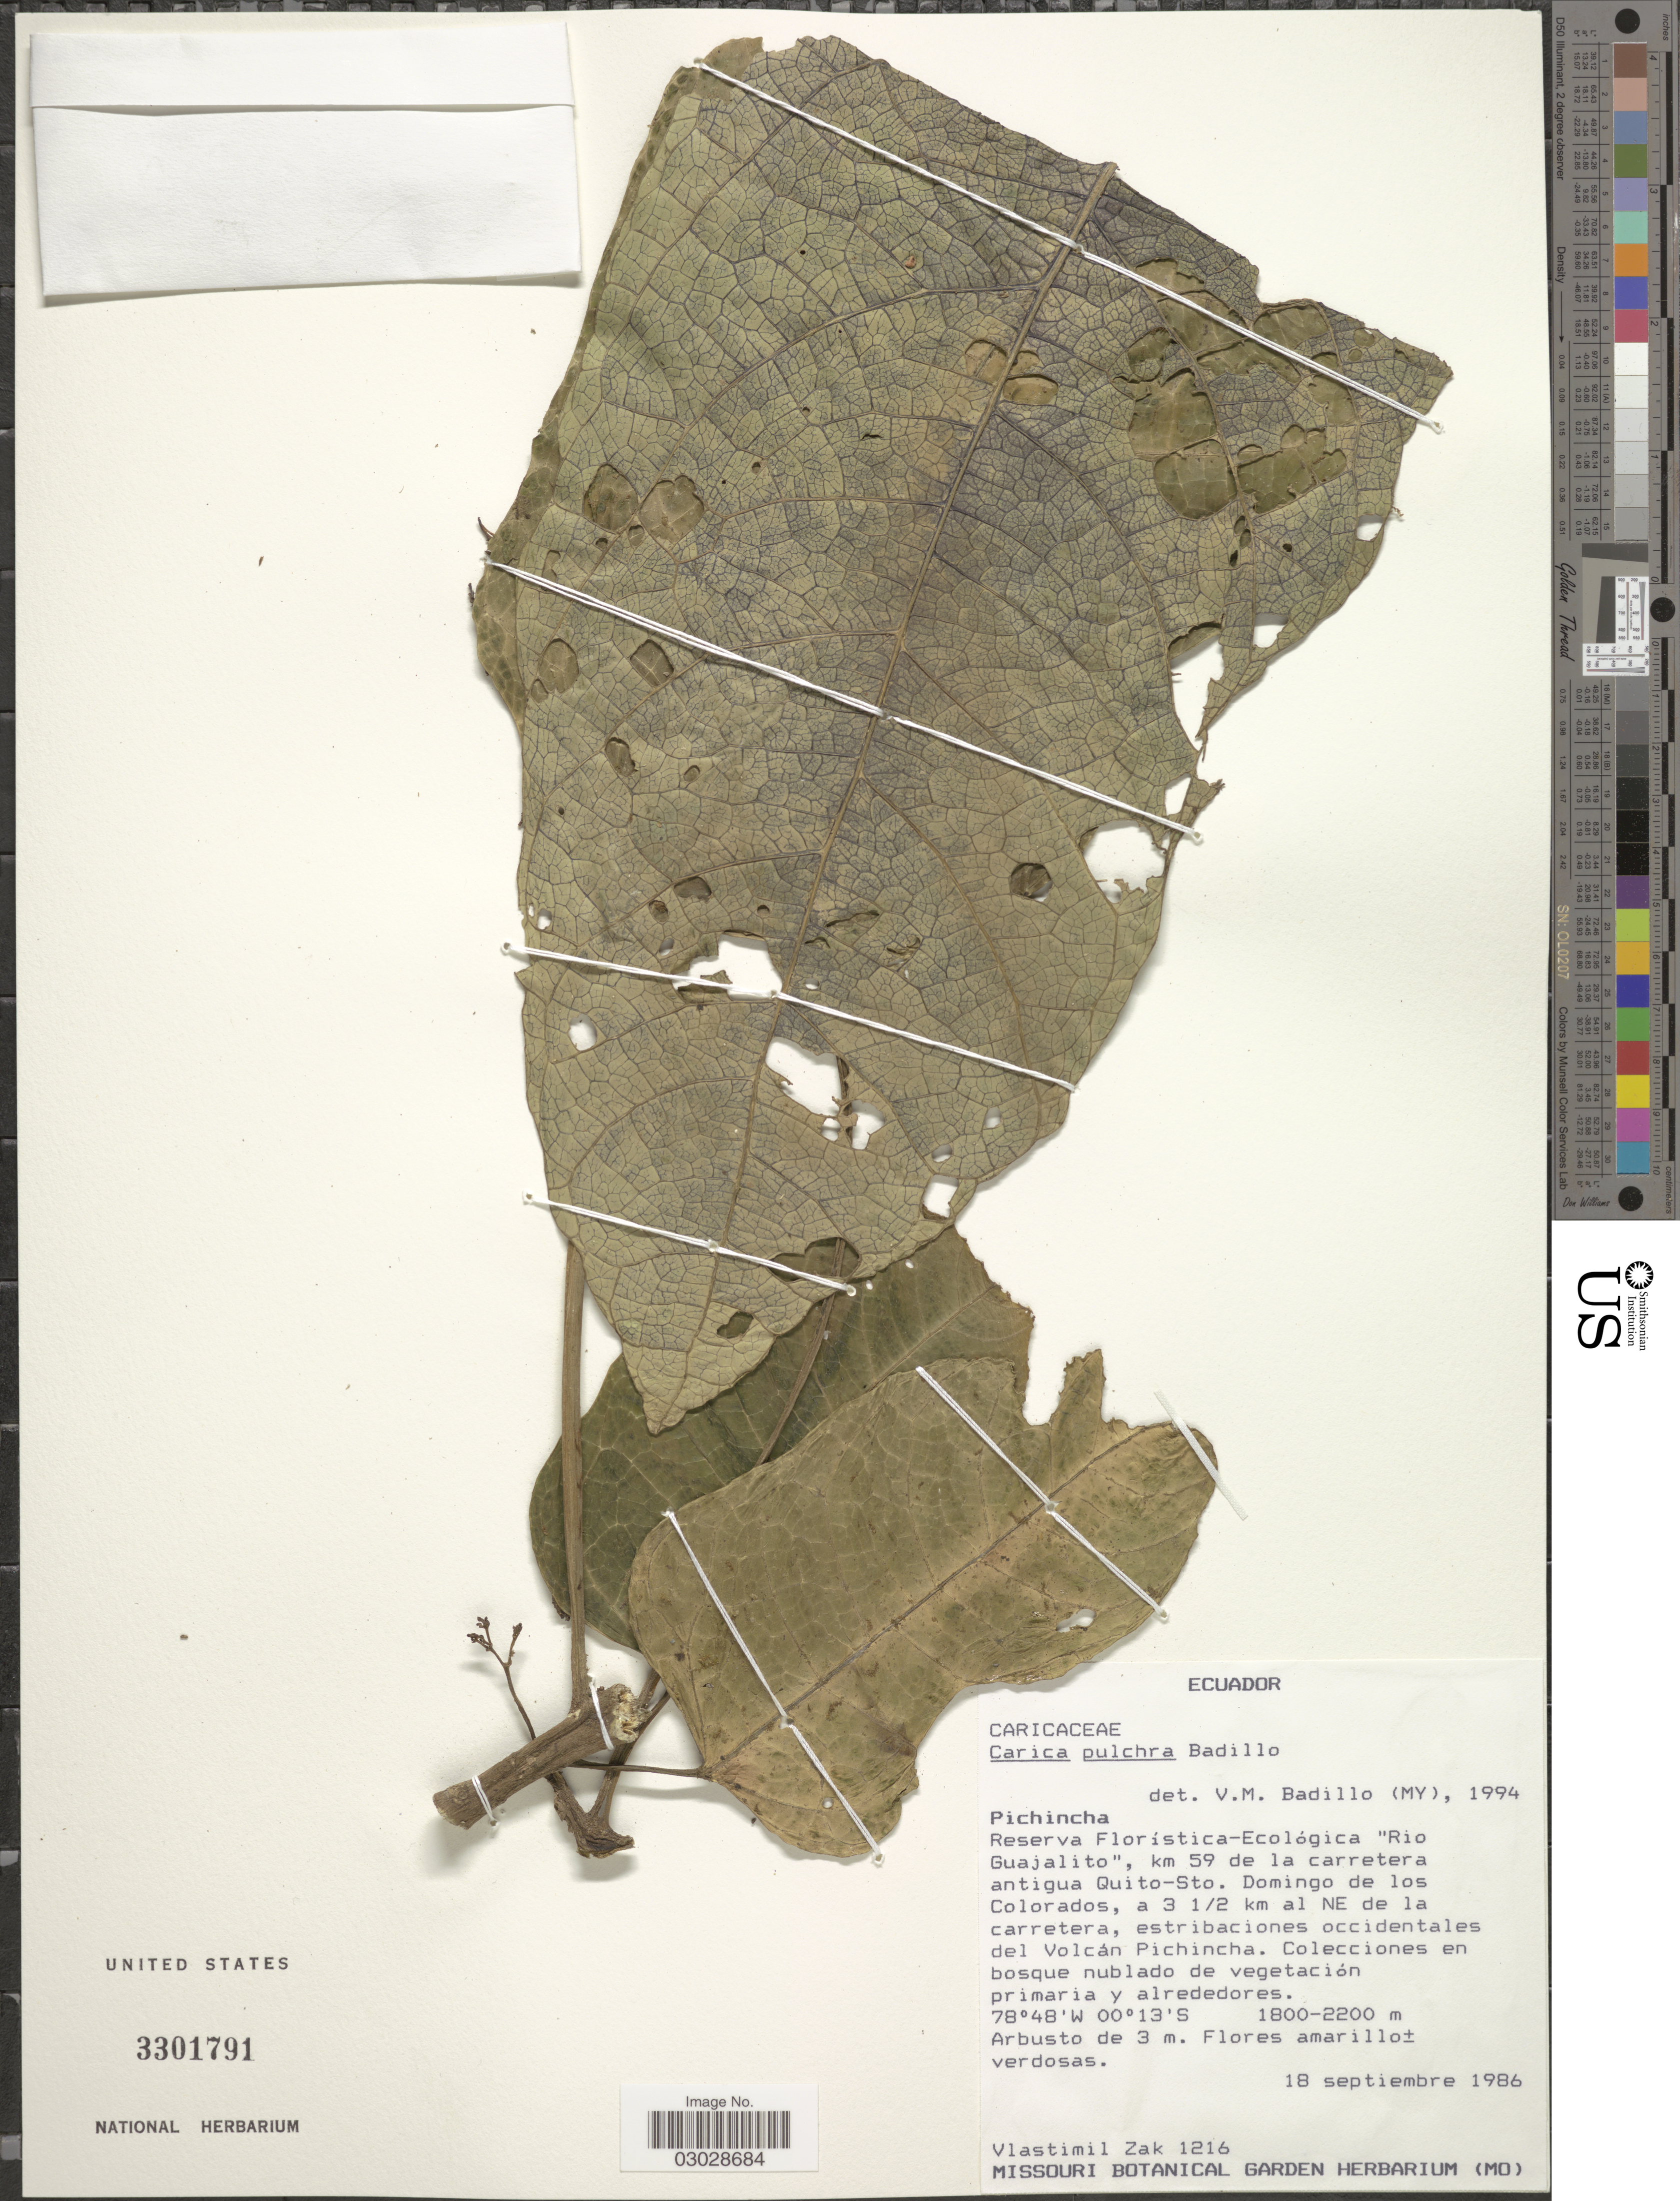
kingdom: Plantae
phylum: Tracheophyta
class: Magnoliopsida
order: Brassicales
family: Caricaceae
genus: Vasconcellea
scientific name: Vasconcellea pulchra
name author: (V.M. Badillo) V.M. Badillo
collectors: V. Zak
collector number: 1216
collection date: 1986-09-18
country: Ecuador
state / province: Pichincha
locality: Reserva Florística-Ecológica "Rio Guajalito", km 59 de la carretera antigua Quito-Sto. Domingo de los Colorados, a 3 1/2 km al NE de la carretera, estribaciones occidentales del Volcán Pichincha.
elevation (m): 1800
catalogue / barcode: US 3301791